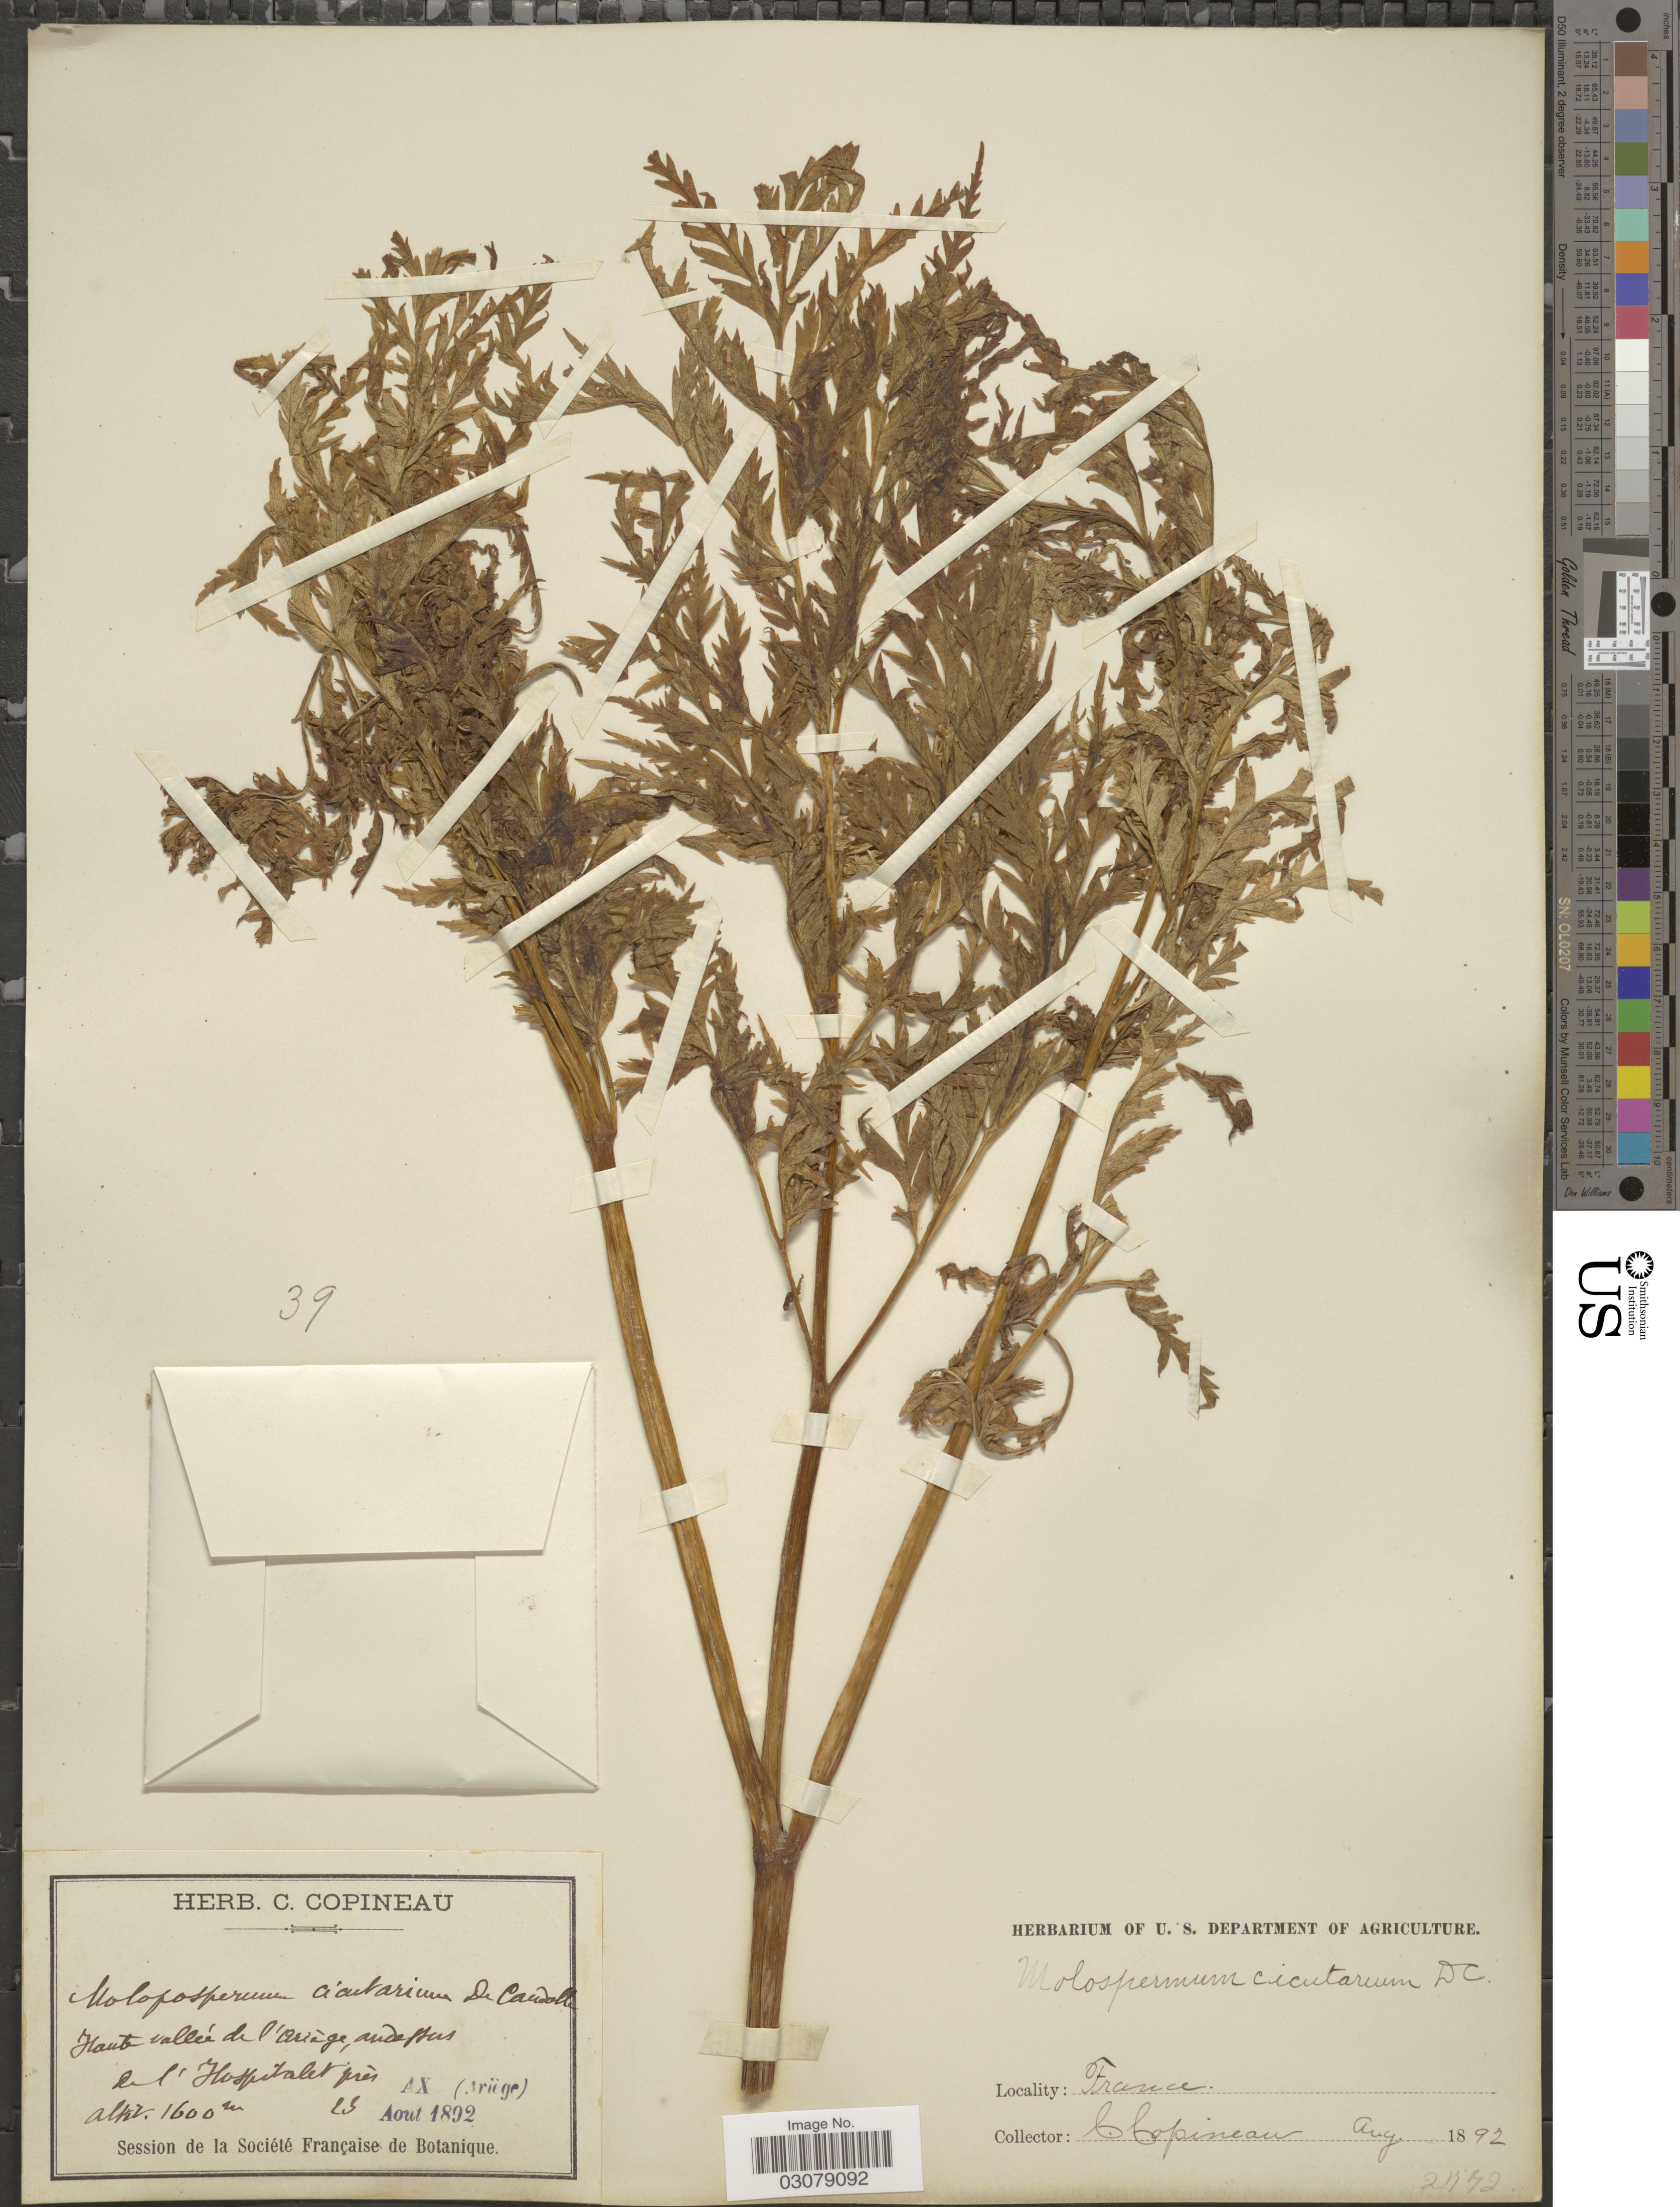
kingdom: Plantae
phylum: Tracheophyta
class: Magnoliopsida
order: Apiales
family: Apiaceae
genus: Molopospermum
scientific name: Molopospermum cicutarium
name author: (Lam.) DC.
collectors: C. Copineau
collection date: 1892-08-23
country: France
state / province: Occitanie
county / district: Ariège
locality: Haute vallée de l'Ariège, au dessus de l'Hospitalet prés AX (Ariège).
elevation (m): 1600